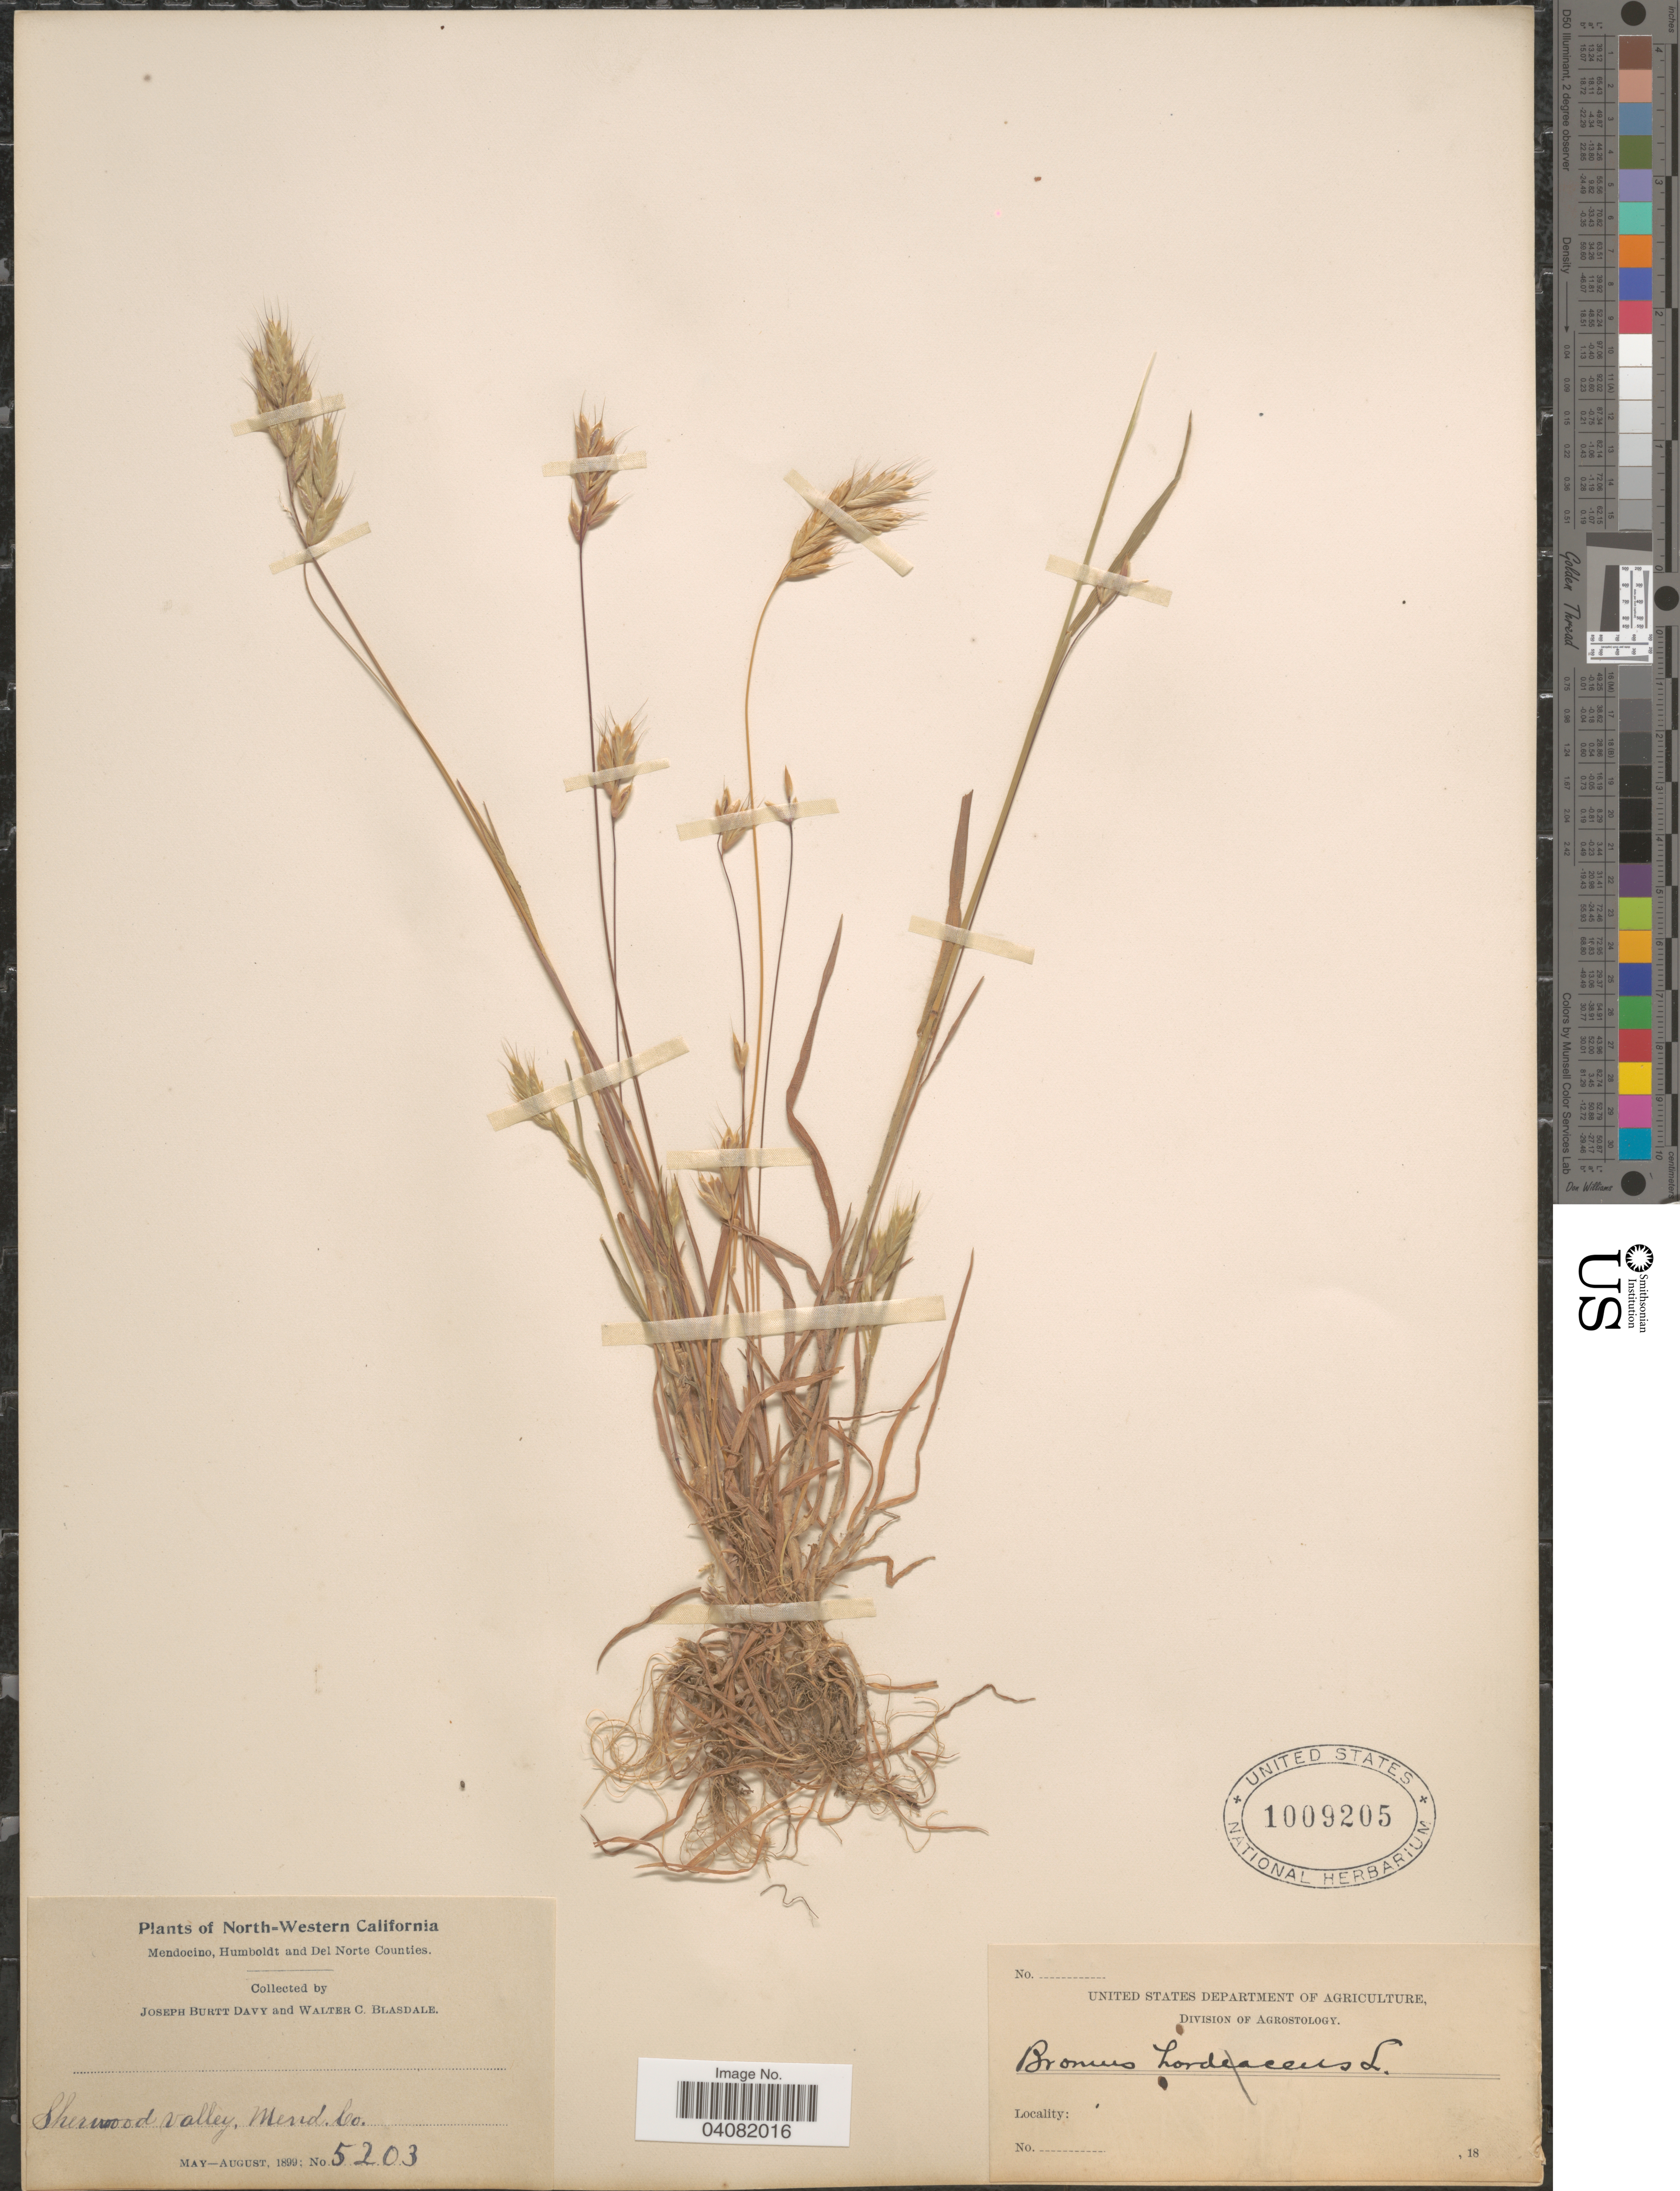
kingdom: Plantae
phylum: Tracheophyta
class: Liliopsida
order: Poales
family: Poaceae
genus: Bromus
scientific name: Bromus hordeaceus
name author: L.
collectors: J. Burtt Davy & W. Blasdale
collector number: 5203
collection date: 1899-05/1899-08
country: United States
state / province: California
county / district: Mendocino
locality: North-Western California. Sherwood Valley, Mend. Co.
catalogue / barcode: US 1009205